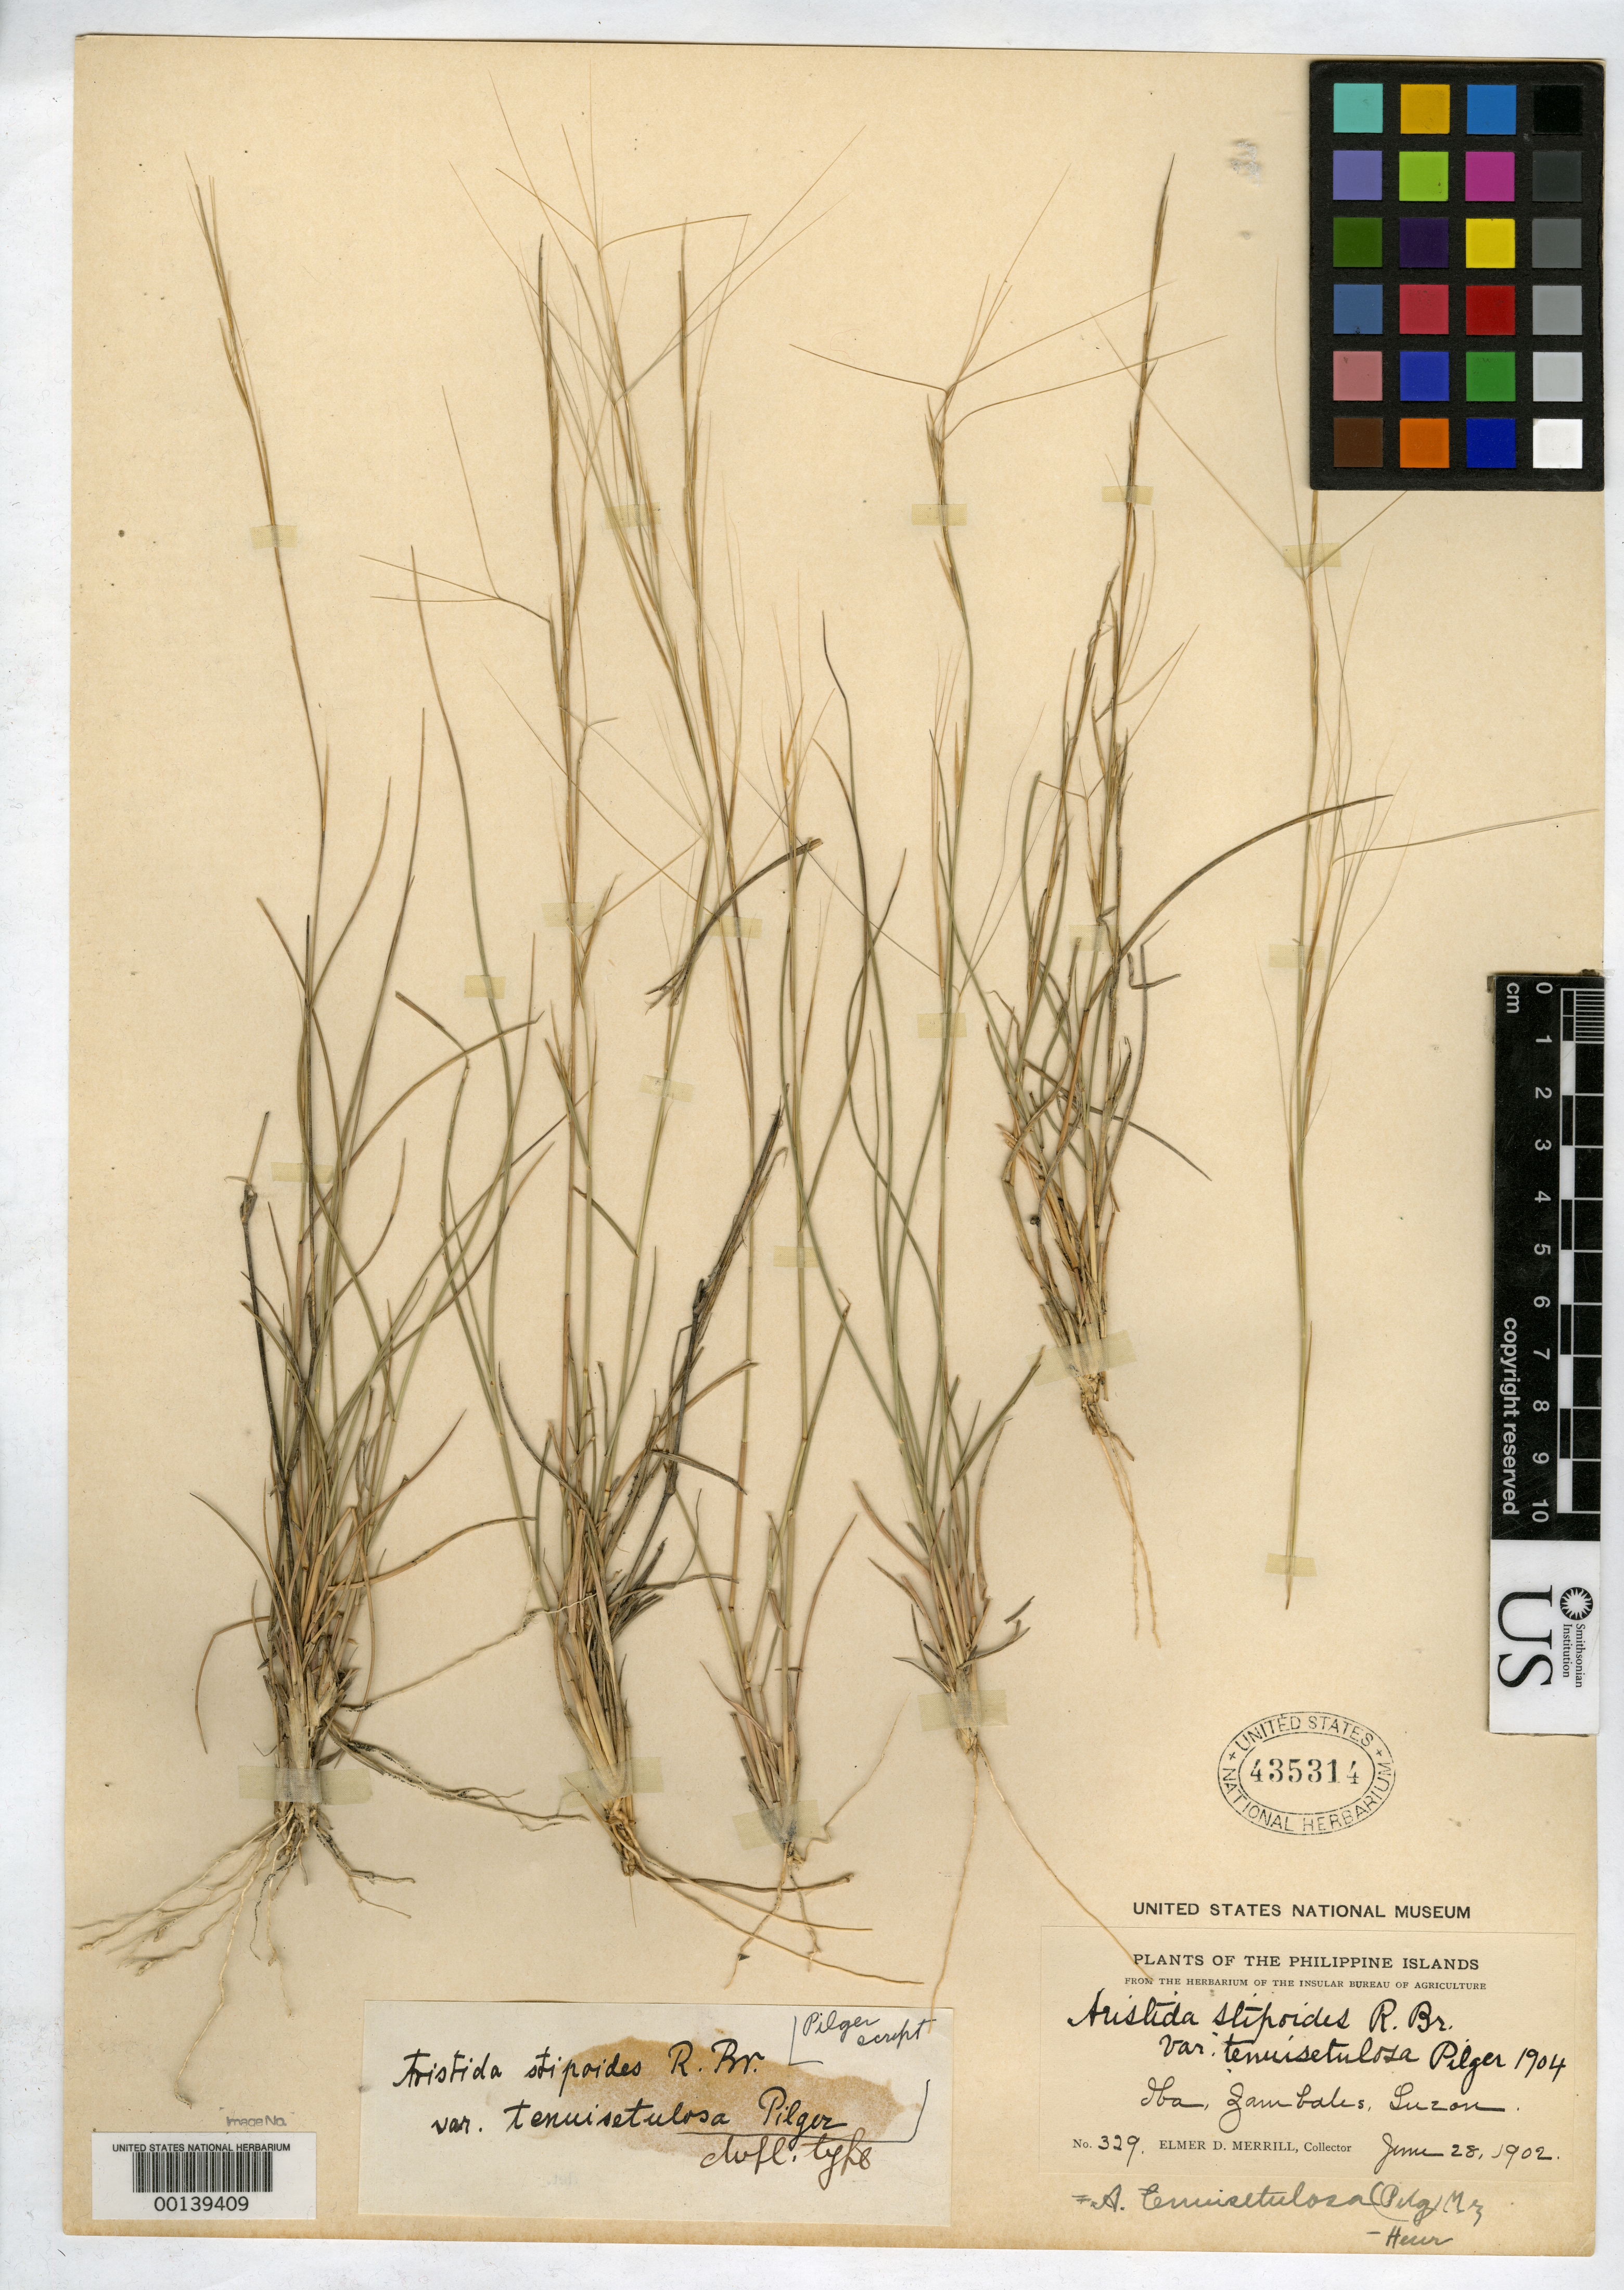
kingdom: Plantae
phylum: Tracheophyta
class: Liliopsida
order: Poales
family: Poaceae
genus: Aristida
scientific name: Aristida stipoides var. tenuisetulosa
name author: Pilg. in Perkins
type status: Isotype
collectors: E. D. Merrill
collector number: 329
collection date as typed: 28 Jun 1902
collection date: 1902-06-28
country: Philippines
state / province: Central Luzon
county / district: Zambales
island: Luzon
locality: Iba.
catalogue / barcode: US 435314